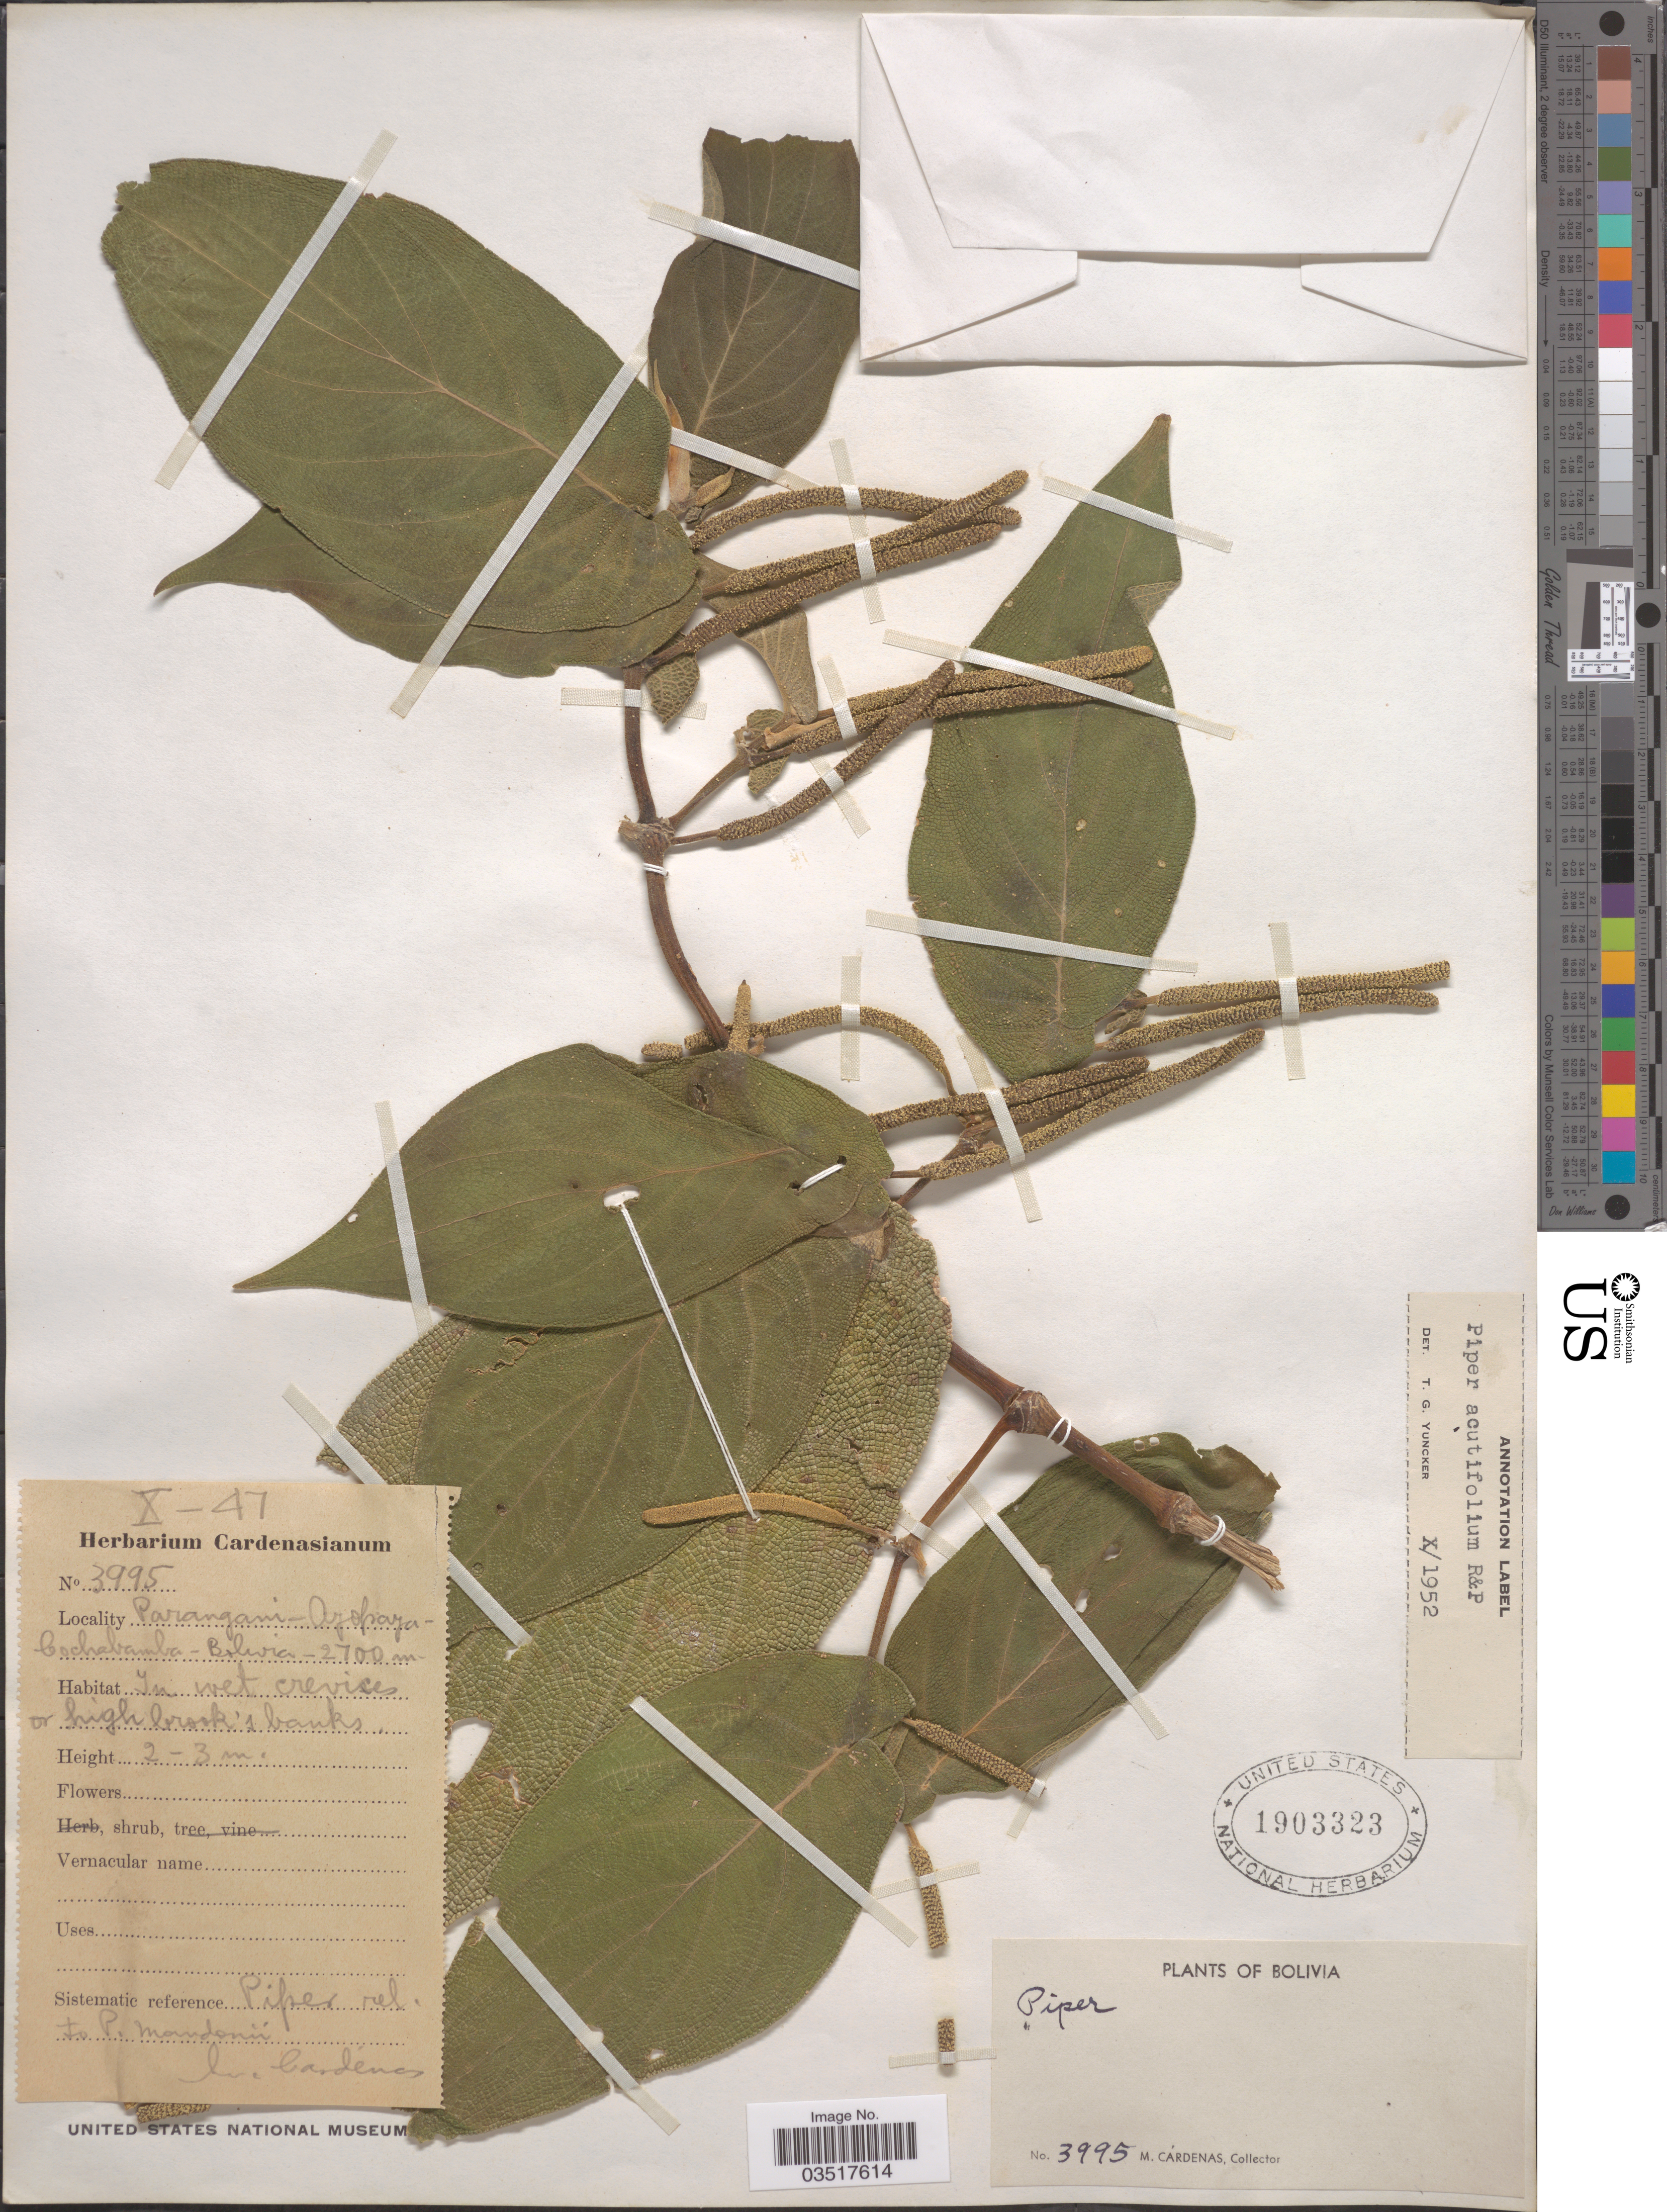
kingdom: Plantae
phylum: Tracheophyta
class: Magnoliopsida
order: Piperales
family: Piperaceae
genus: Piper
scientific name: Piper acutifolium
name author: Ruiz & Pav.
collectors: M. Cárdenas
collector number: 3995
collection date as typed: Transcribed d/m/y: /10/47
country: Bolivia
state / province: Cochabamba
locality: Parangani-Ayopaya.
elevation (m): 2700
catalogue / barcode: US 1903323